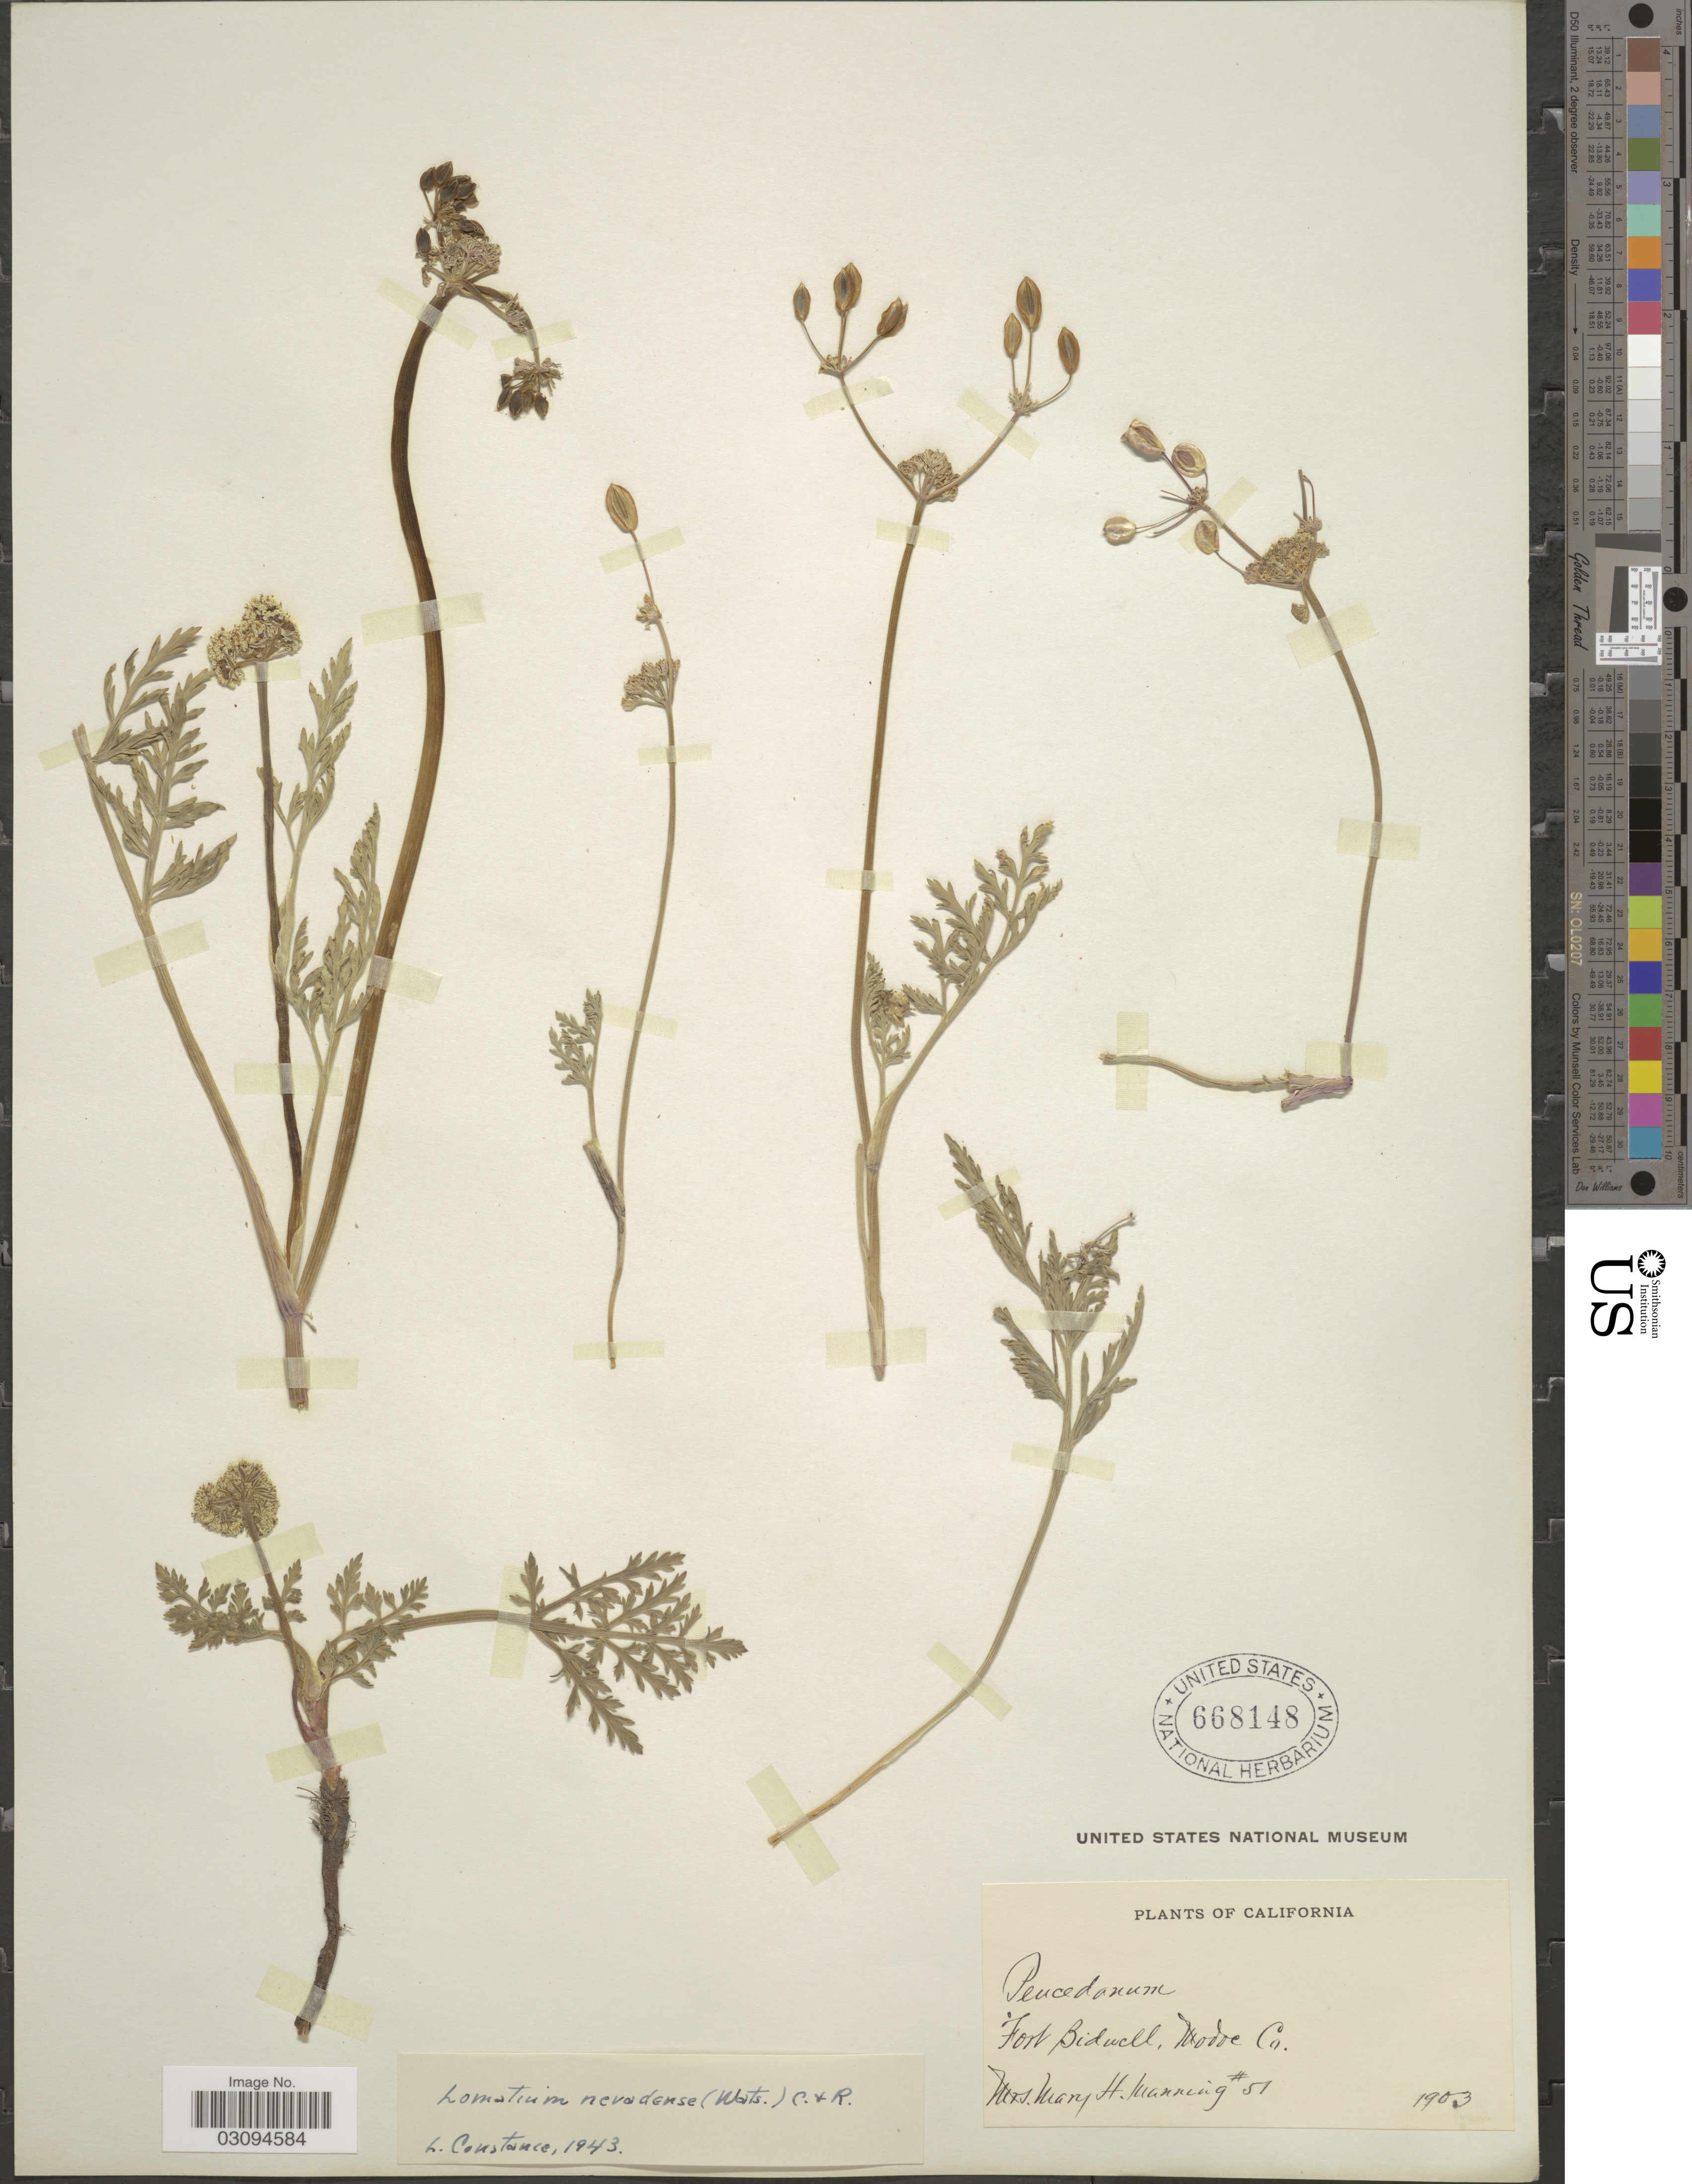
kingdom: Plantae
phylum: Tracheophyta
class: Magnoliopsida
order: Apiales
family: Apiaceae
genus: Lomatium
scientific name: Lomatium nevadense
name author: (S. Watson) J.M. Coult. & Rose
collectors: M. Manning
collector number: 51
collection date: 1903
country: United States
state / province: California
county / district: Modoc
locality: Fort Bidwell, Modoc Co.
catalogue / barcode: US 668148